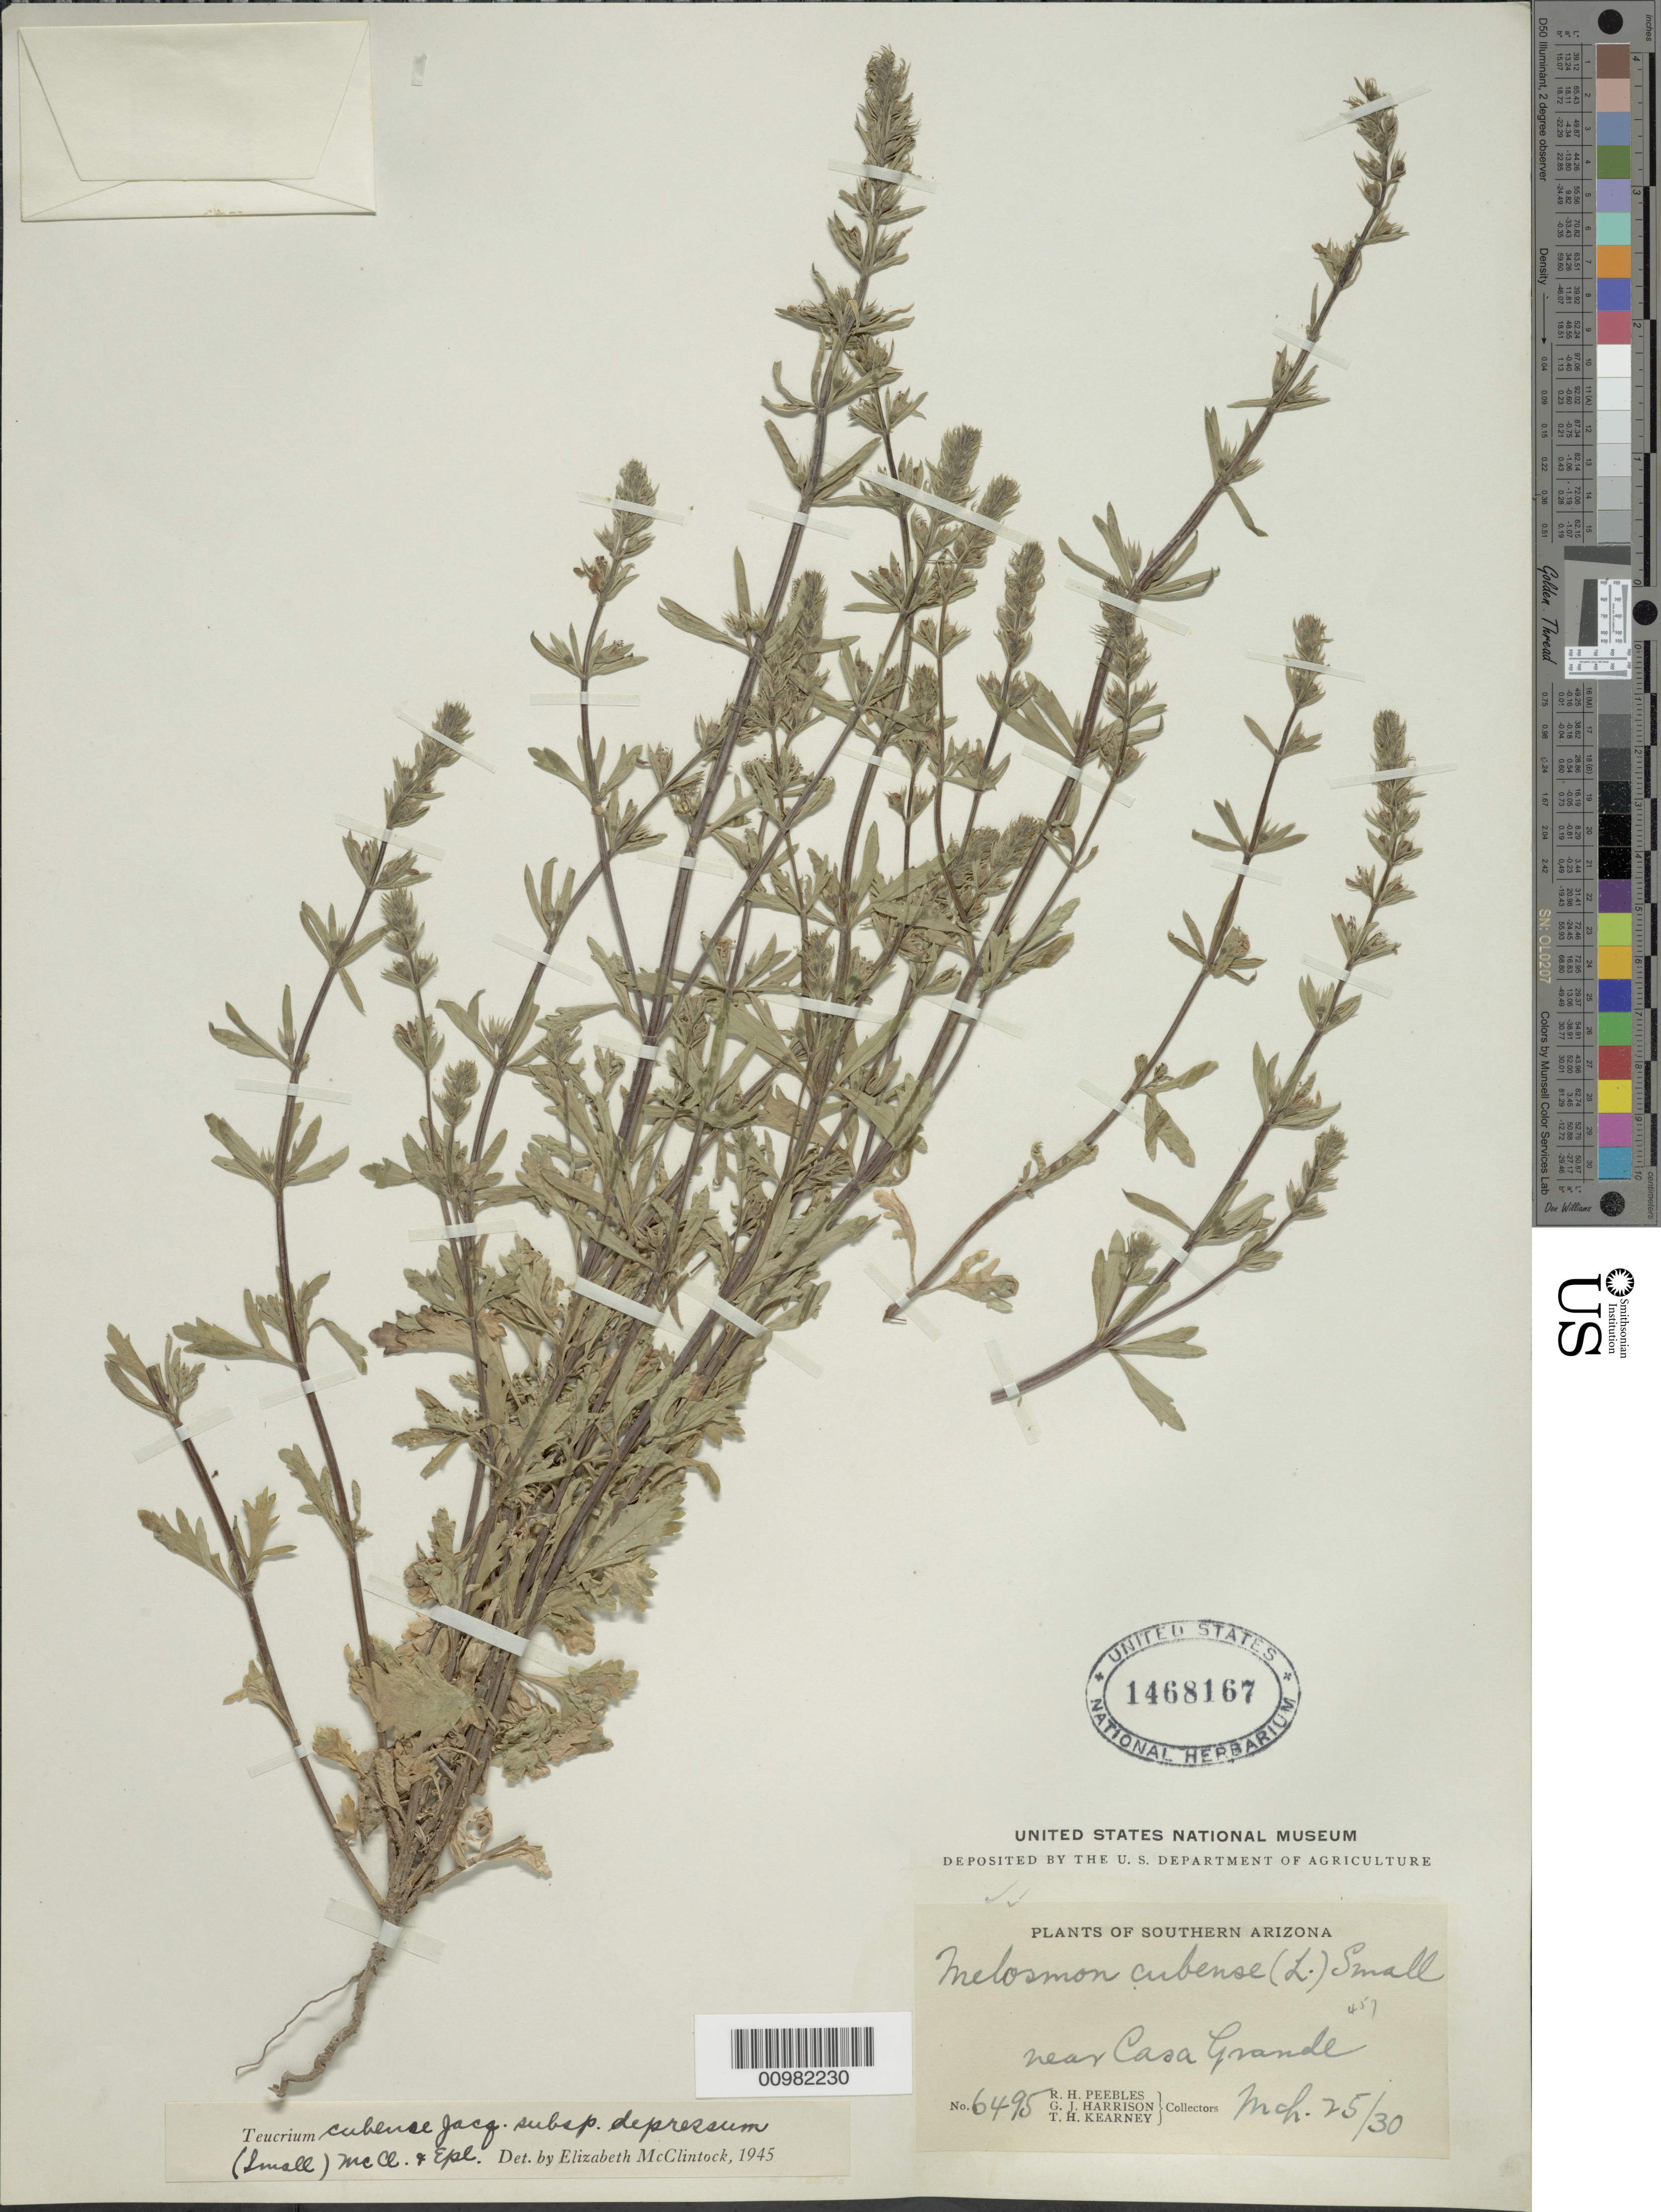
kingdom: Plantae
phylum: Tracheophyta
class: Magnoliopsida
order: Lamiales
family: Lamiaceae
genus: Teucrium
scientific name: Teucrium cubense subsp. depressum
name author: (Small) E. M. McClint. & Epling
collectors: R. H. Peebles & G. J. Harrison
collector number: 6495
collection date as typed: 25 Mar 1930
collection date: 1930-03-25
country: United States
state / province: Arizona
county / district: Pinal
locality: near Casa Grande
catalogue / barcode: US 1468167